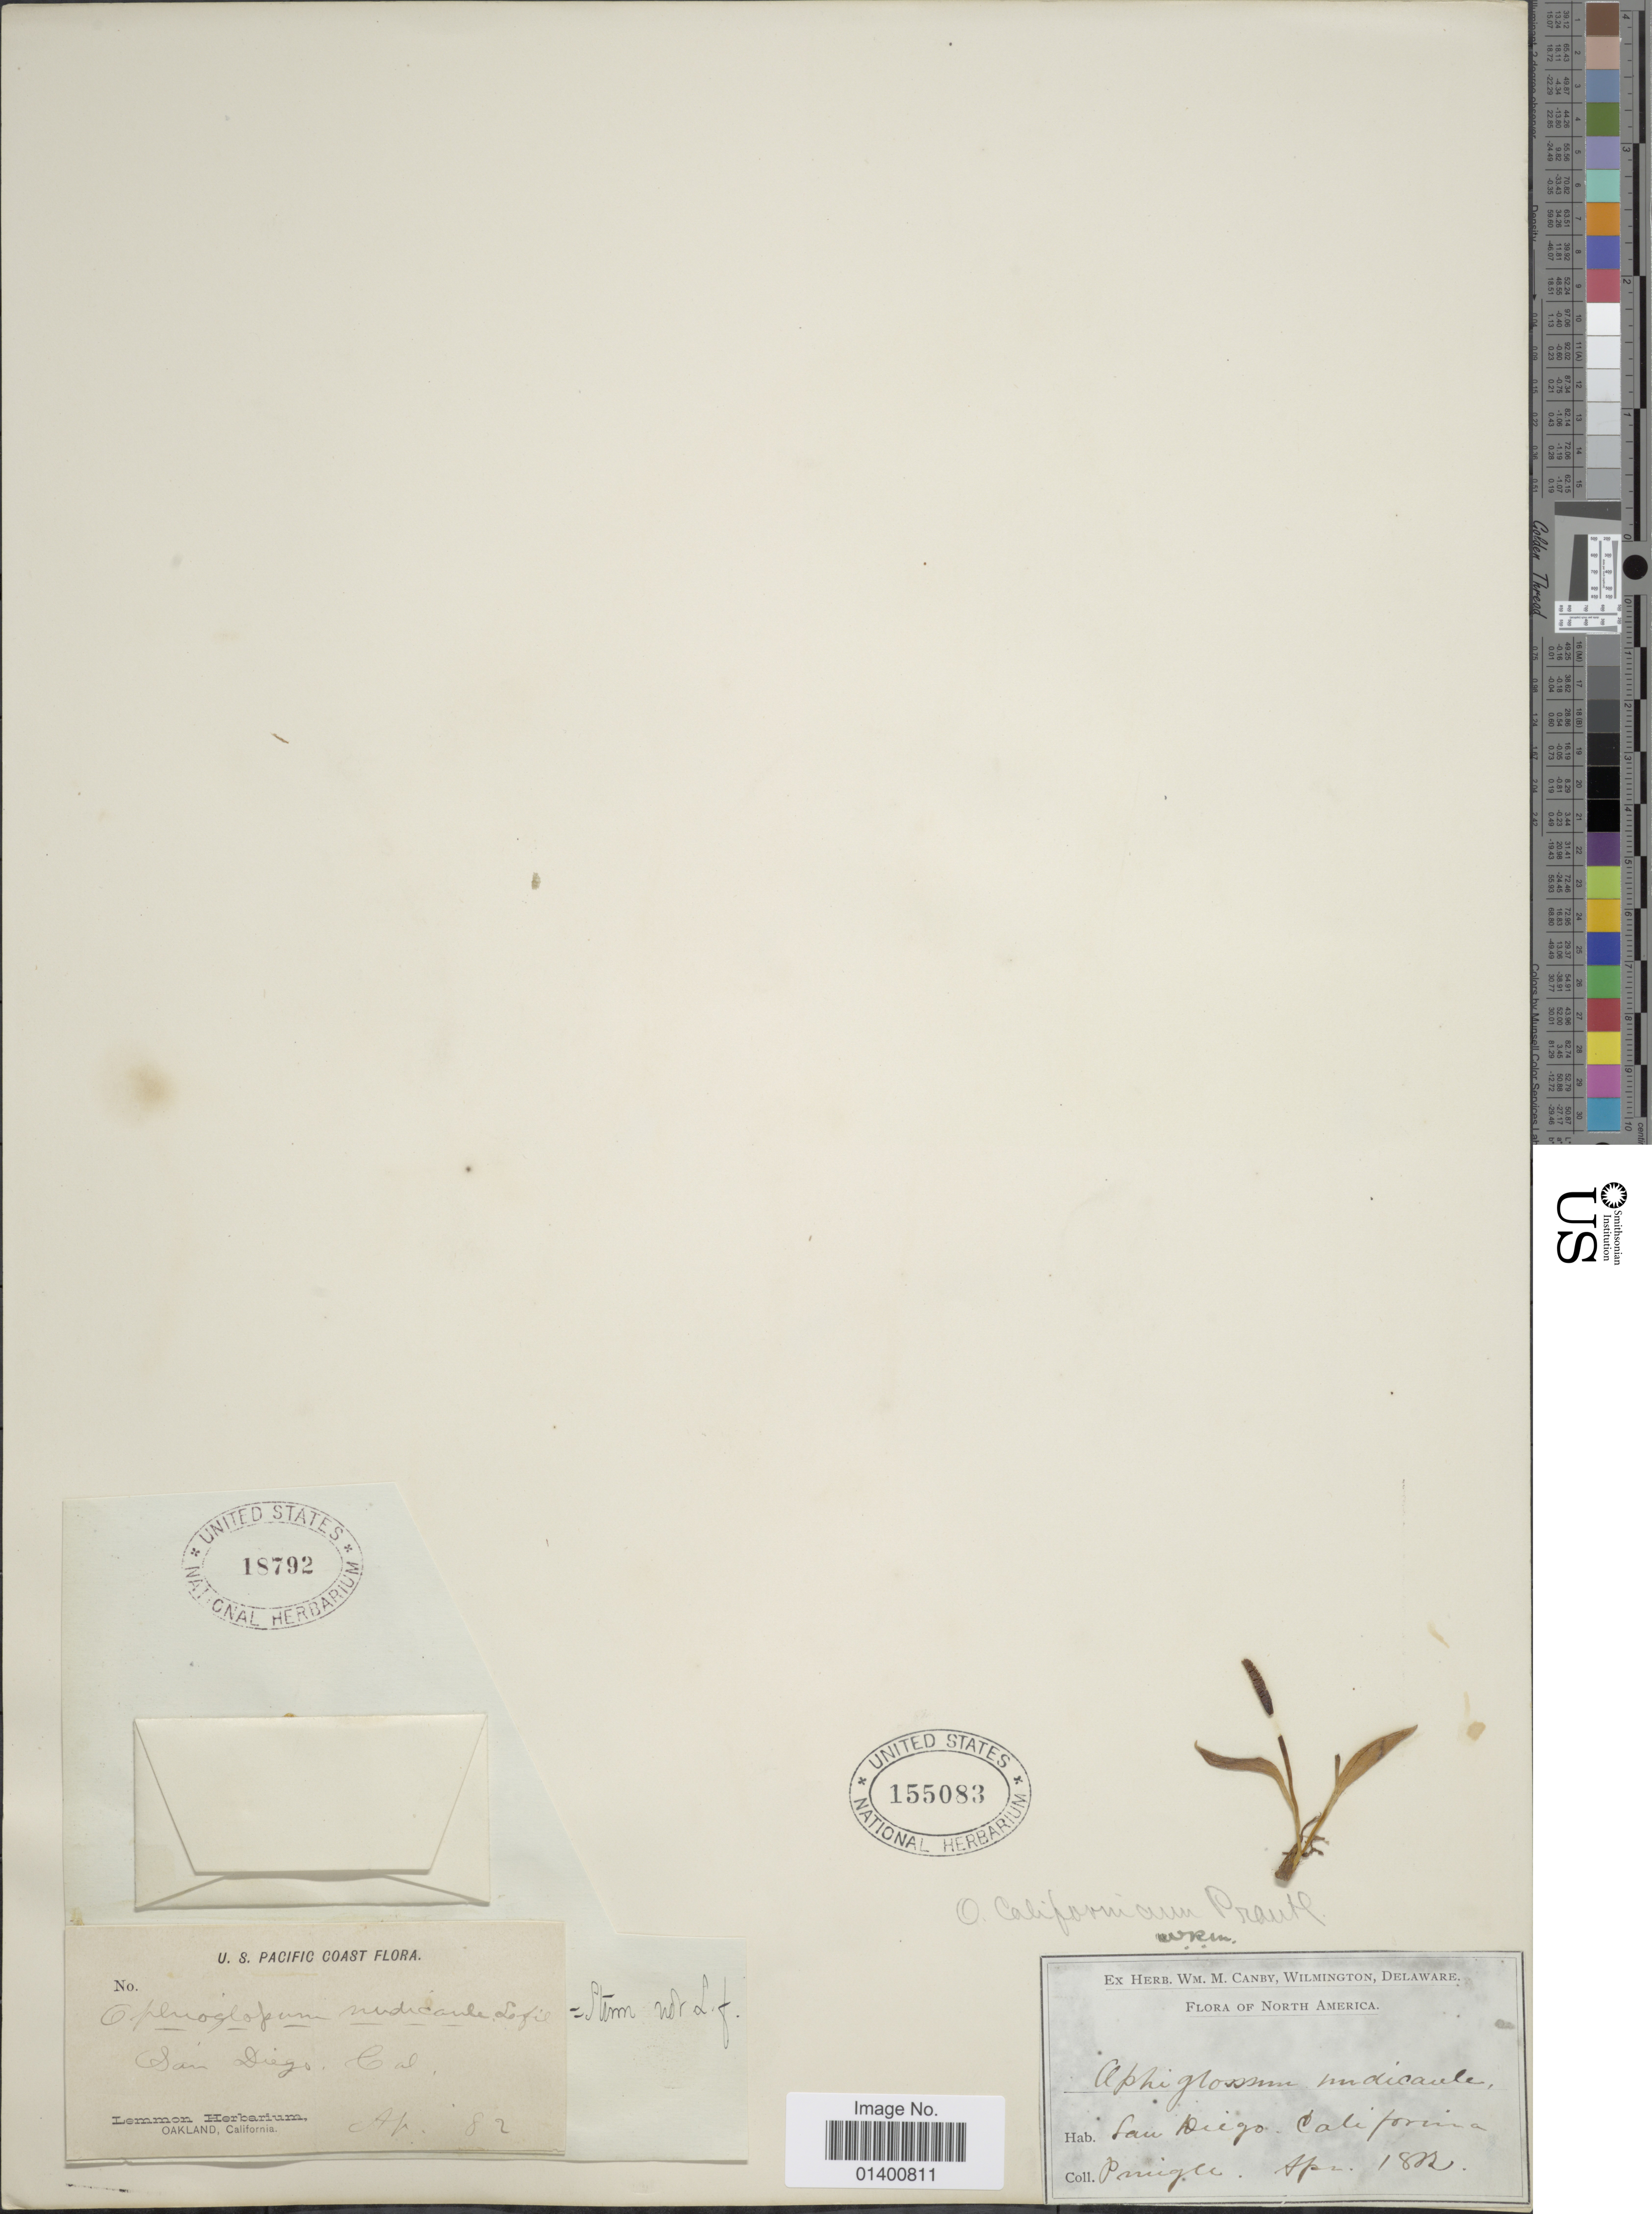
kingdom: Plantae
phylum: Tracheophyta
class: Polypodiopsida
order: Ophioglossales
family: Ophioglossaceae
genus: Ophioglossum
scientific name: Ophioglossum lusitanicum subsp. californicum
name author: (Prantl) R.T. Clausen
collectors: -- Pringle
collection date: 1882-04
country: United States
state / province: California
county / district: San Diego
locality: San Diego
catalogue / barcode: US 155083